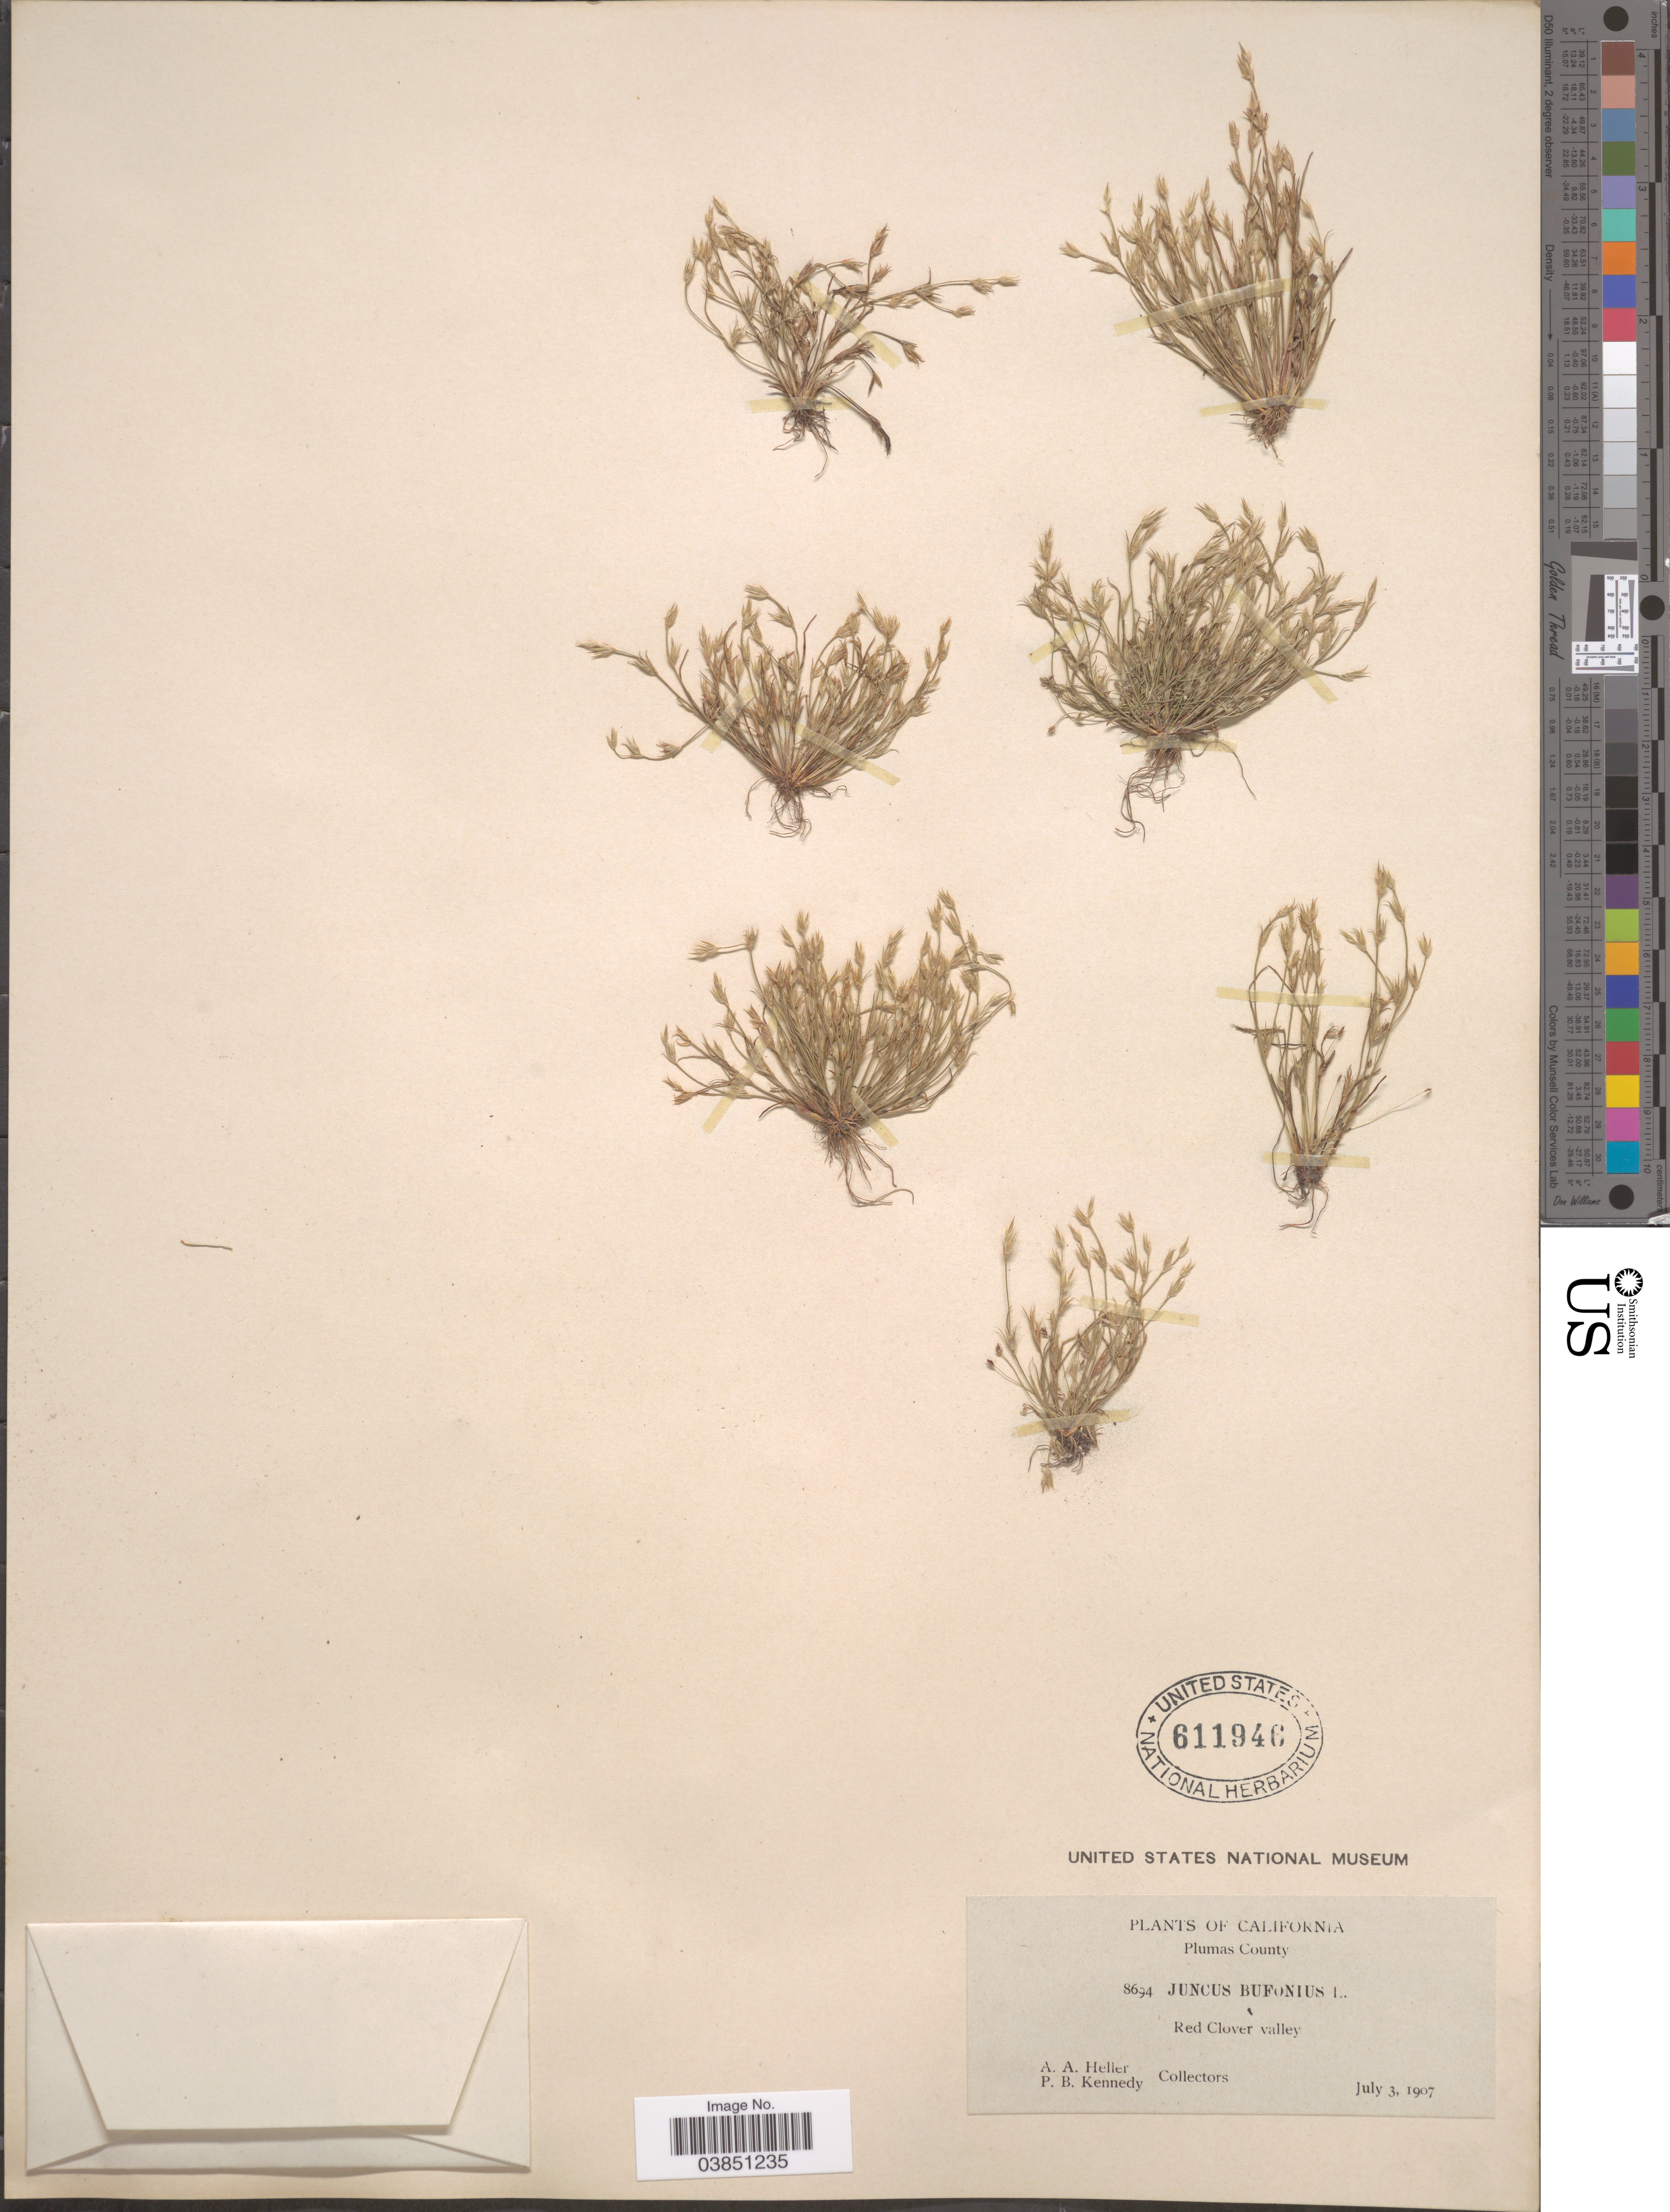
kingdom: Plantae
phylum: Tracheophyta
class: Liliopsida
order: Poales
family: Juncaceae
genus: Juncus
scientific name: Juncus bufonius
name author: L.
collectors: A. A. Heller & P. B. Kennedy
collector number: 8694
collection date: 1907-07-03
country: United States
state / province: California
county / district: Plumas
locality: Plumas County. Red Clover valley.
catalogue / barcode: US 611946